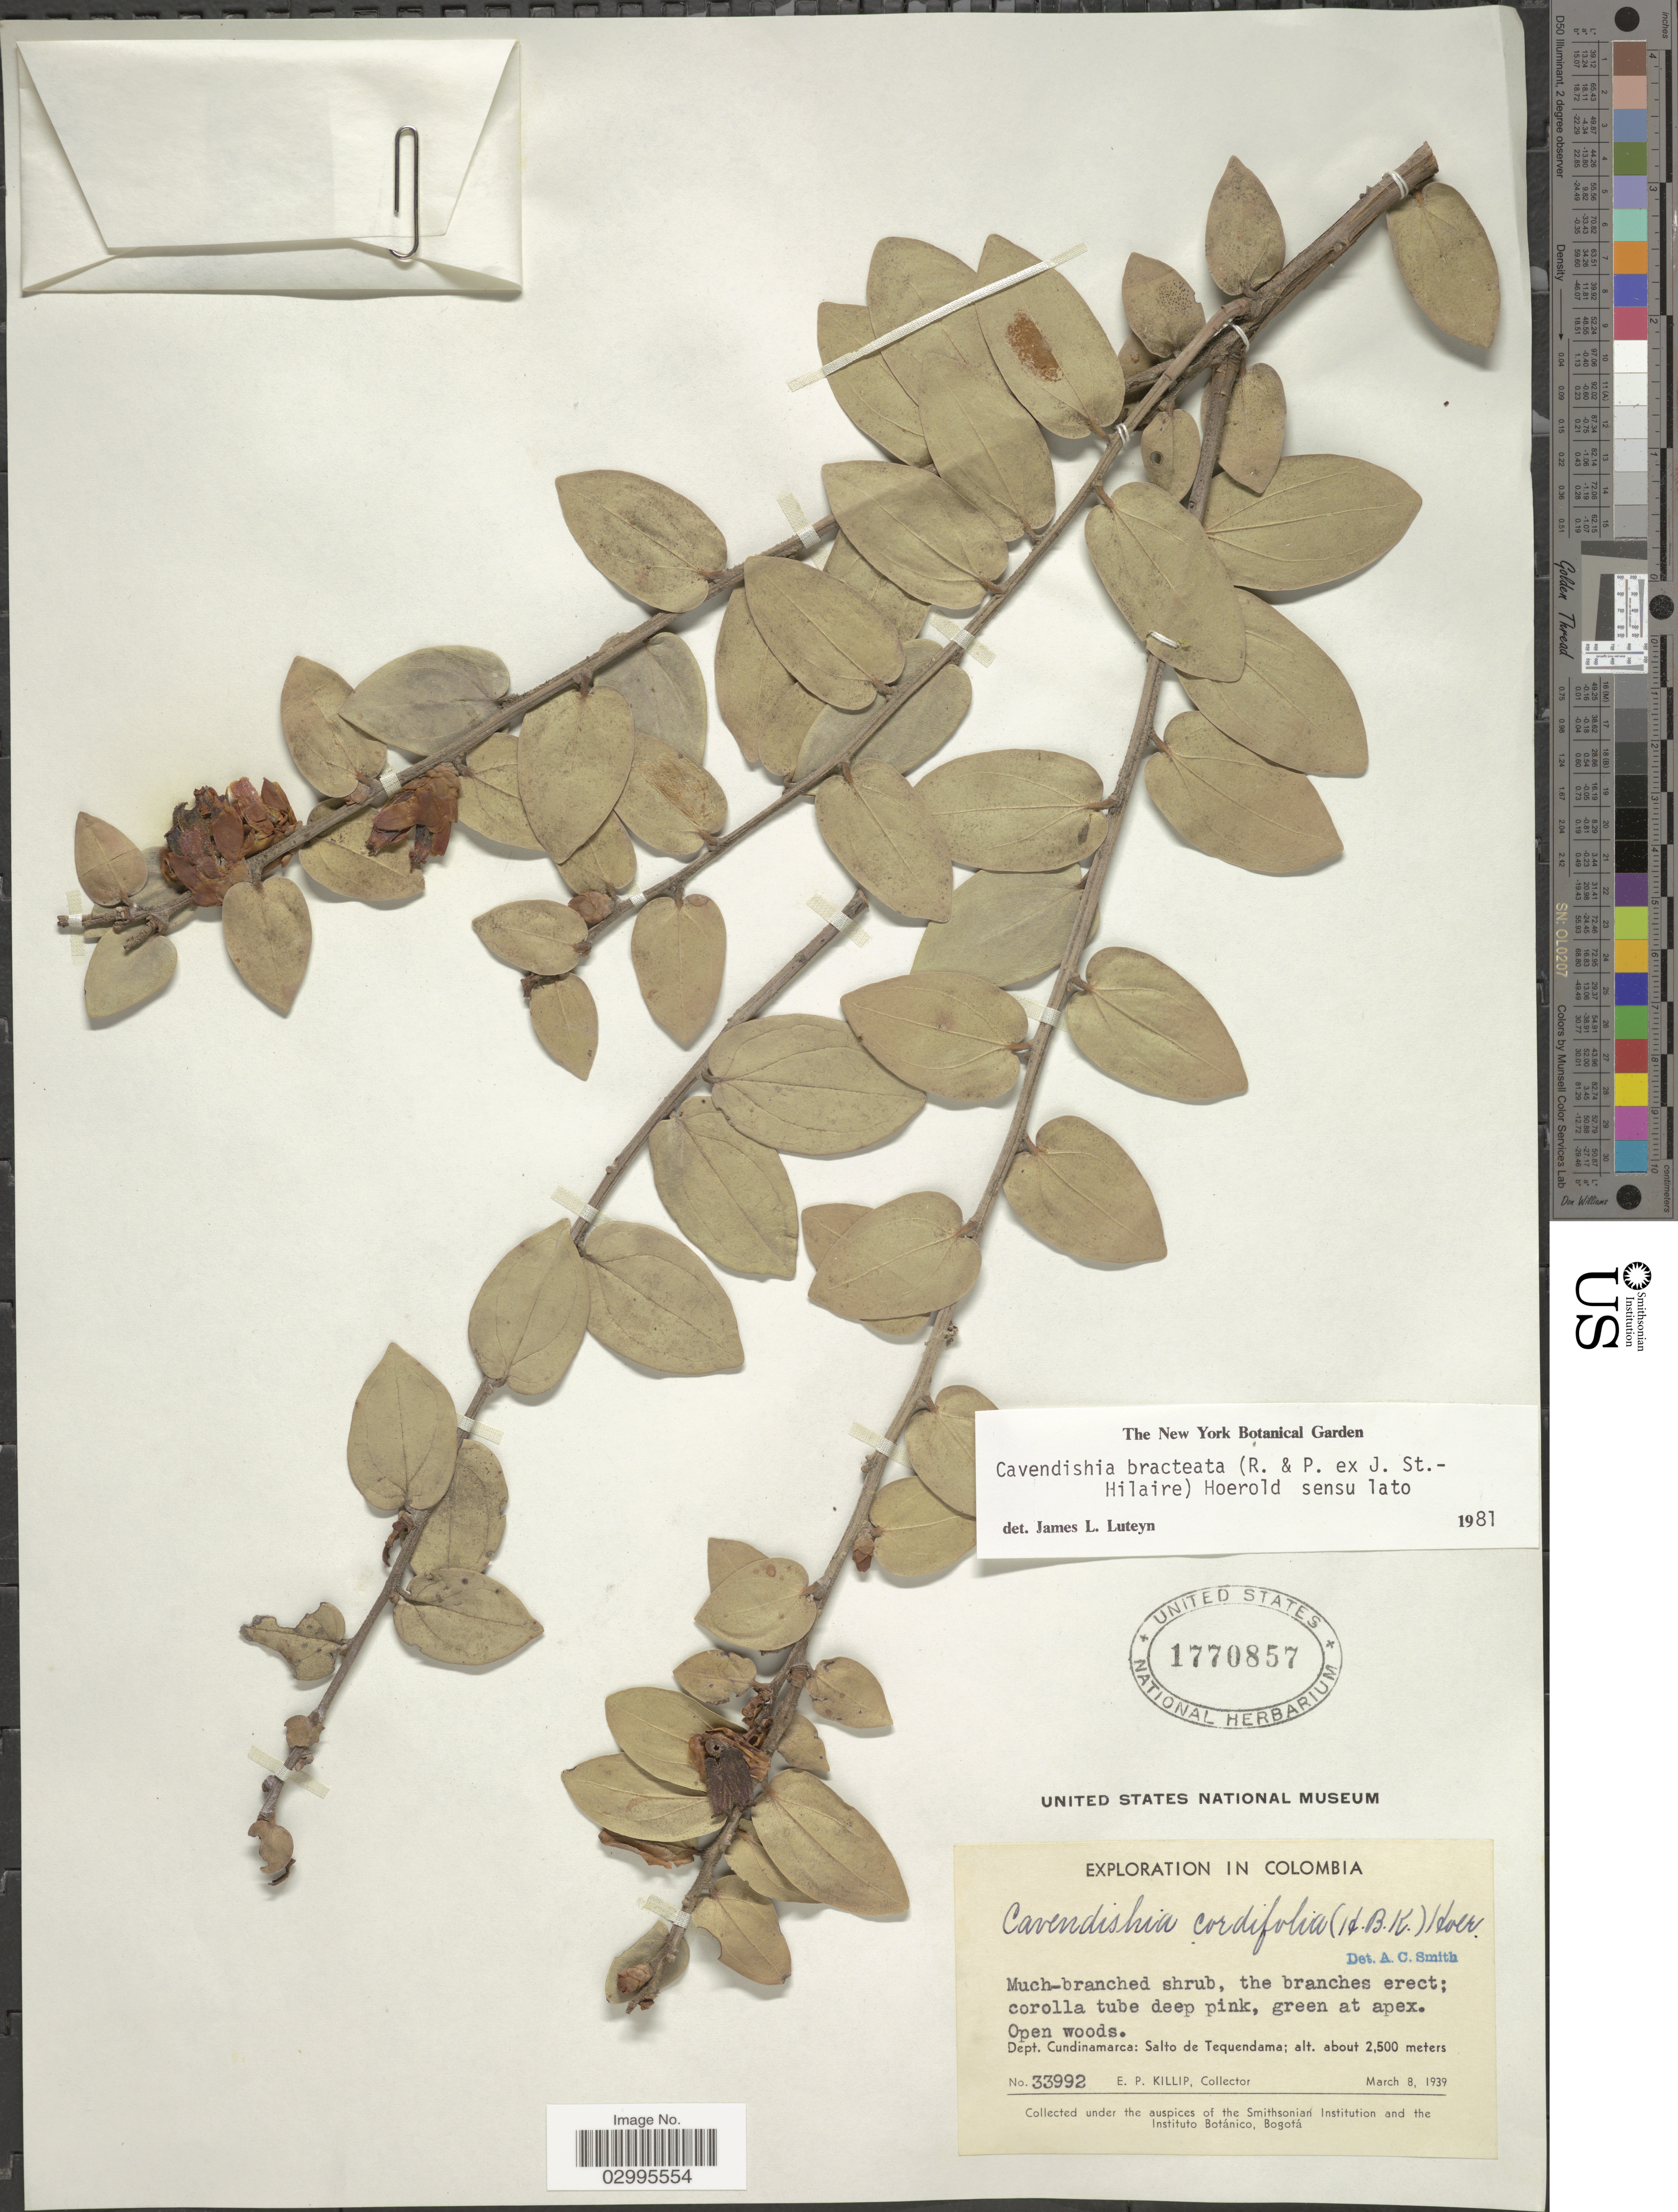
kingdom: Plantae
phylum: Tracheophyta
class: Magnoliopsida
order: Ericales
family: Ericaceae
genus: Cavendishia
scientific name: Cavendishia bracteata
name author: (Ruiz & Pav. ex J. St.-Hil.) Hoerold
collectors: E. P. Killip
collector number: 33992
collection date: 1939-03-08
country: Colombia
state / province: Cundinamarca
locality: Dept. Cundinamarca: Salto de Tequendama.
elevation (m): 2500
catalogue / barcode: US 1770857